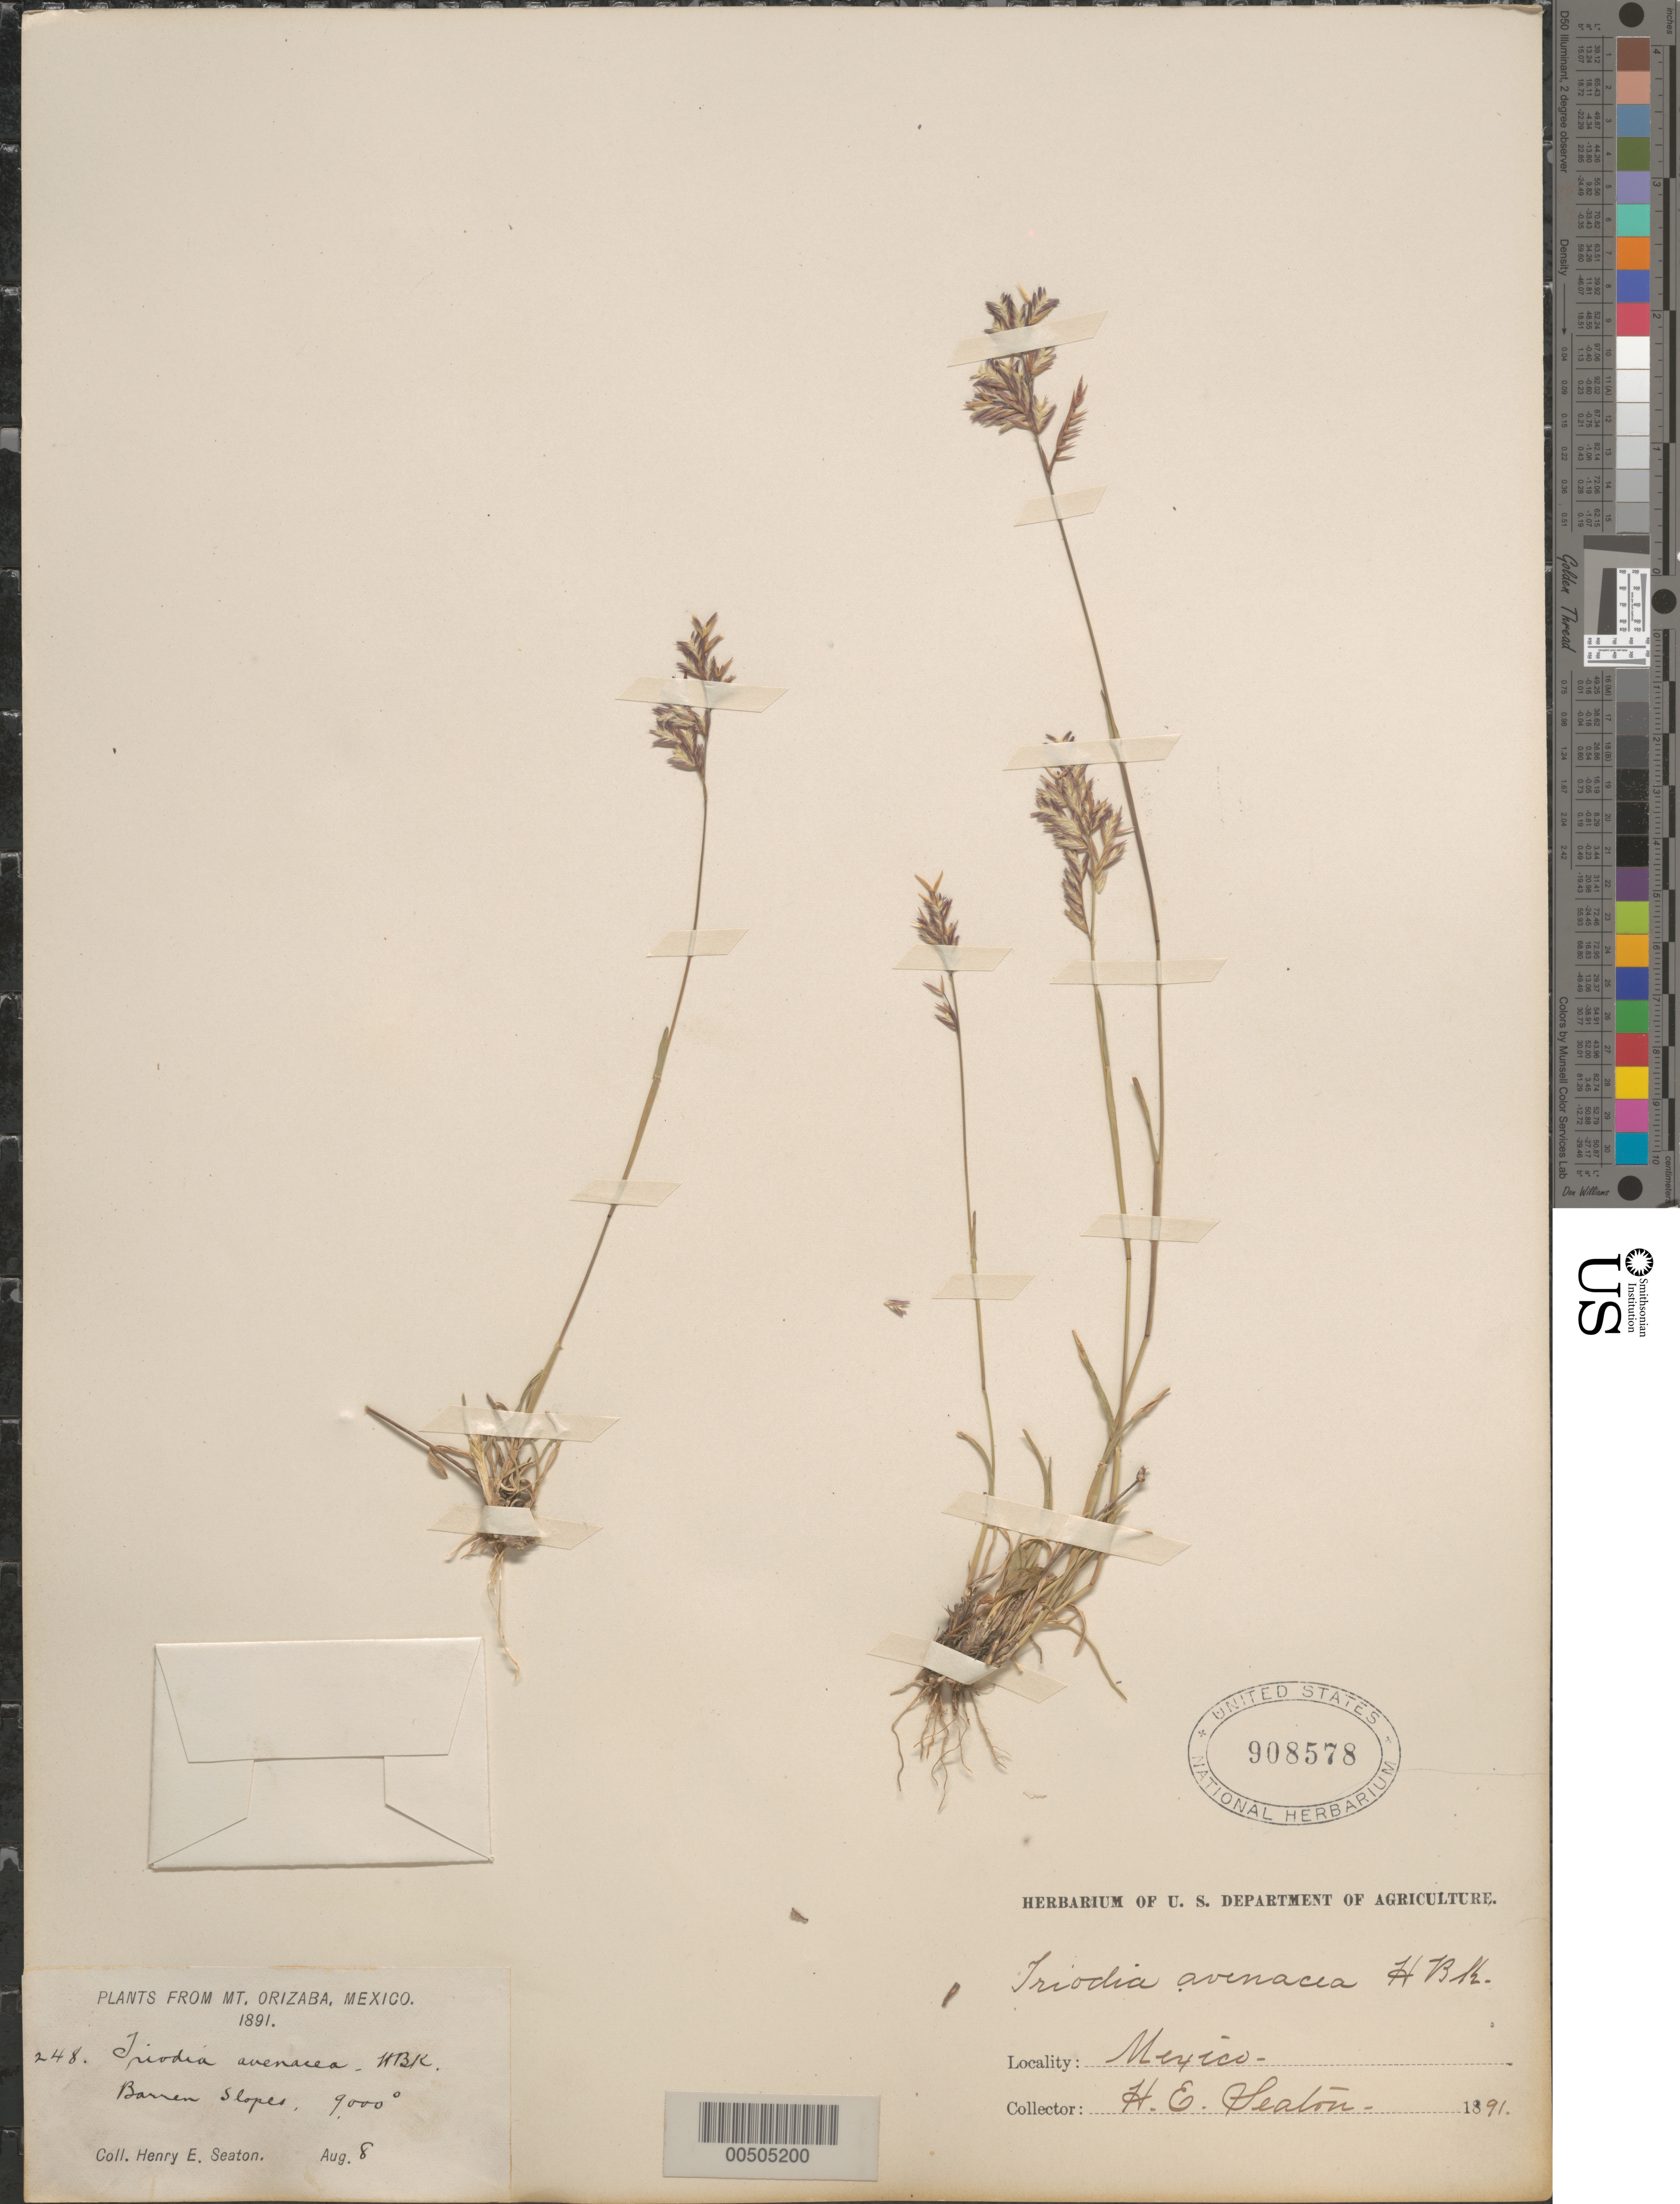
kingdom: Plantae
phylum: Tracheophyta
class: Liliopsida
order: Poales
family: Poaceae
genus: Erioneuron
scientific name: Erioneuron avenaceum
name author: (Kunth) Tateoka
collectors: H. E. Seaton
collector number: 248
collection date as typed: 8 Aug 1891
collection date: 1891-08-08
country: Mexico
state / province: Veracruz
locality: Mt. Orizaba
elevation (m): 2743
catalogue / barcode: US 908578